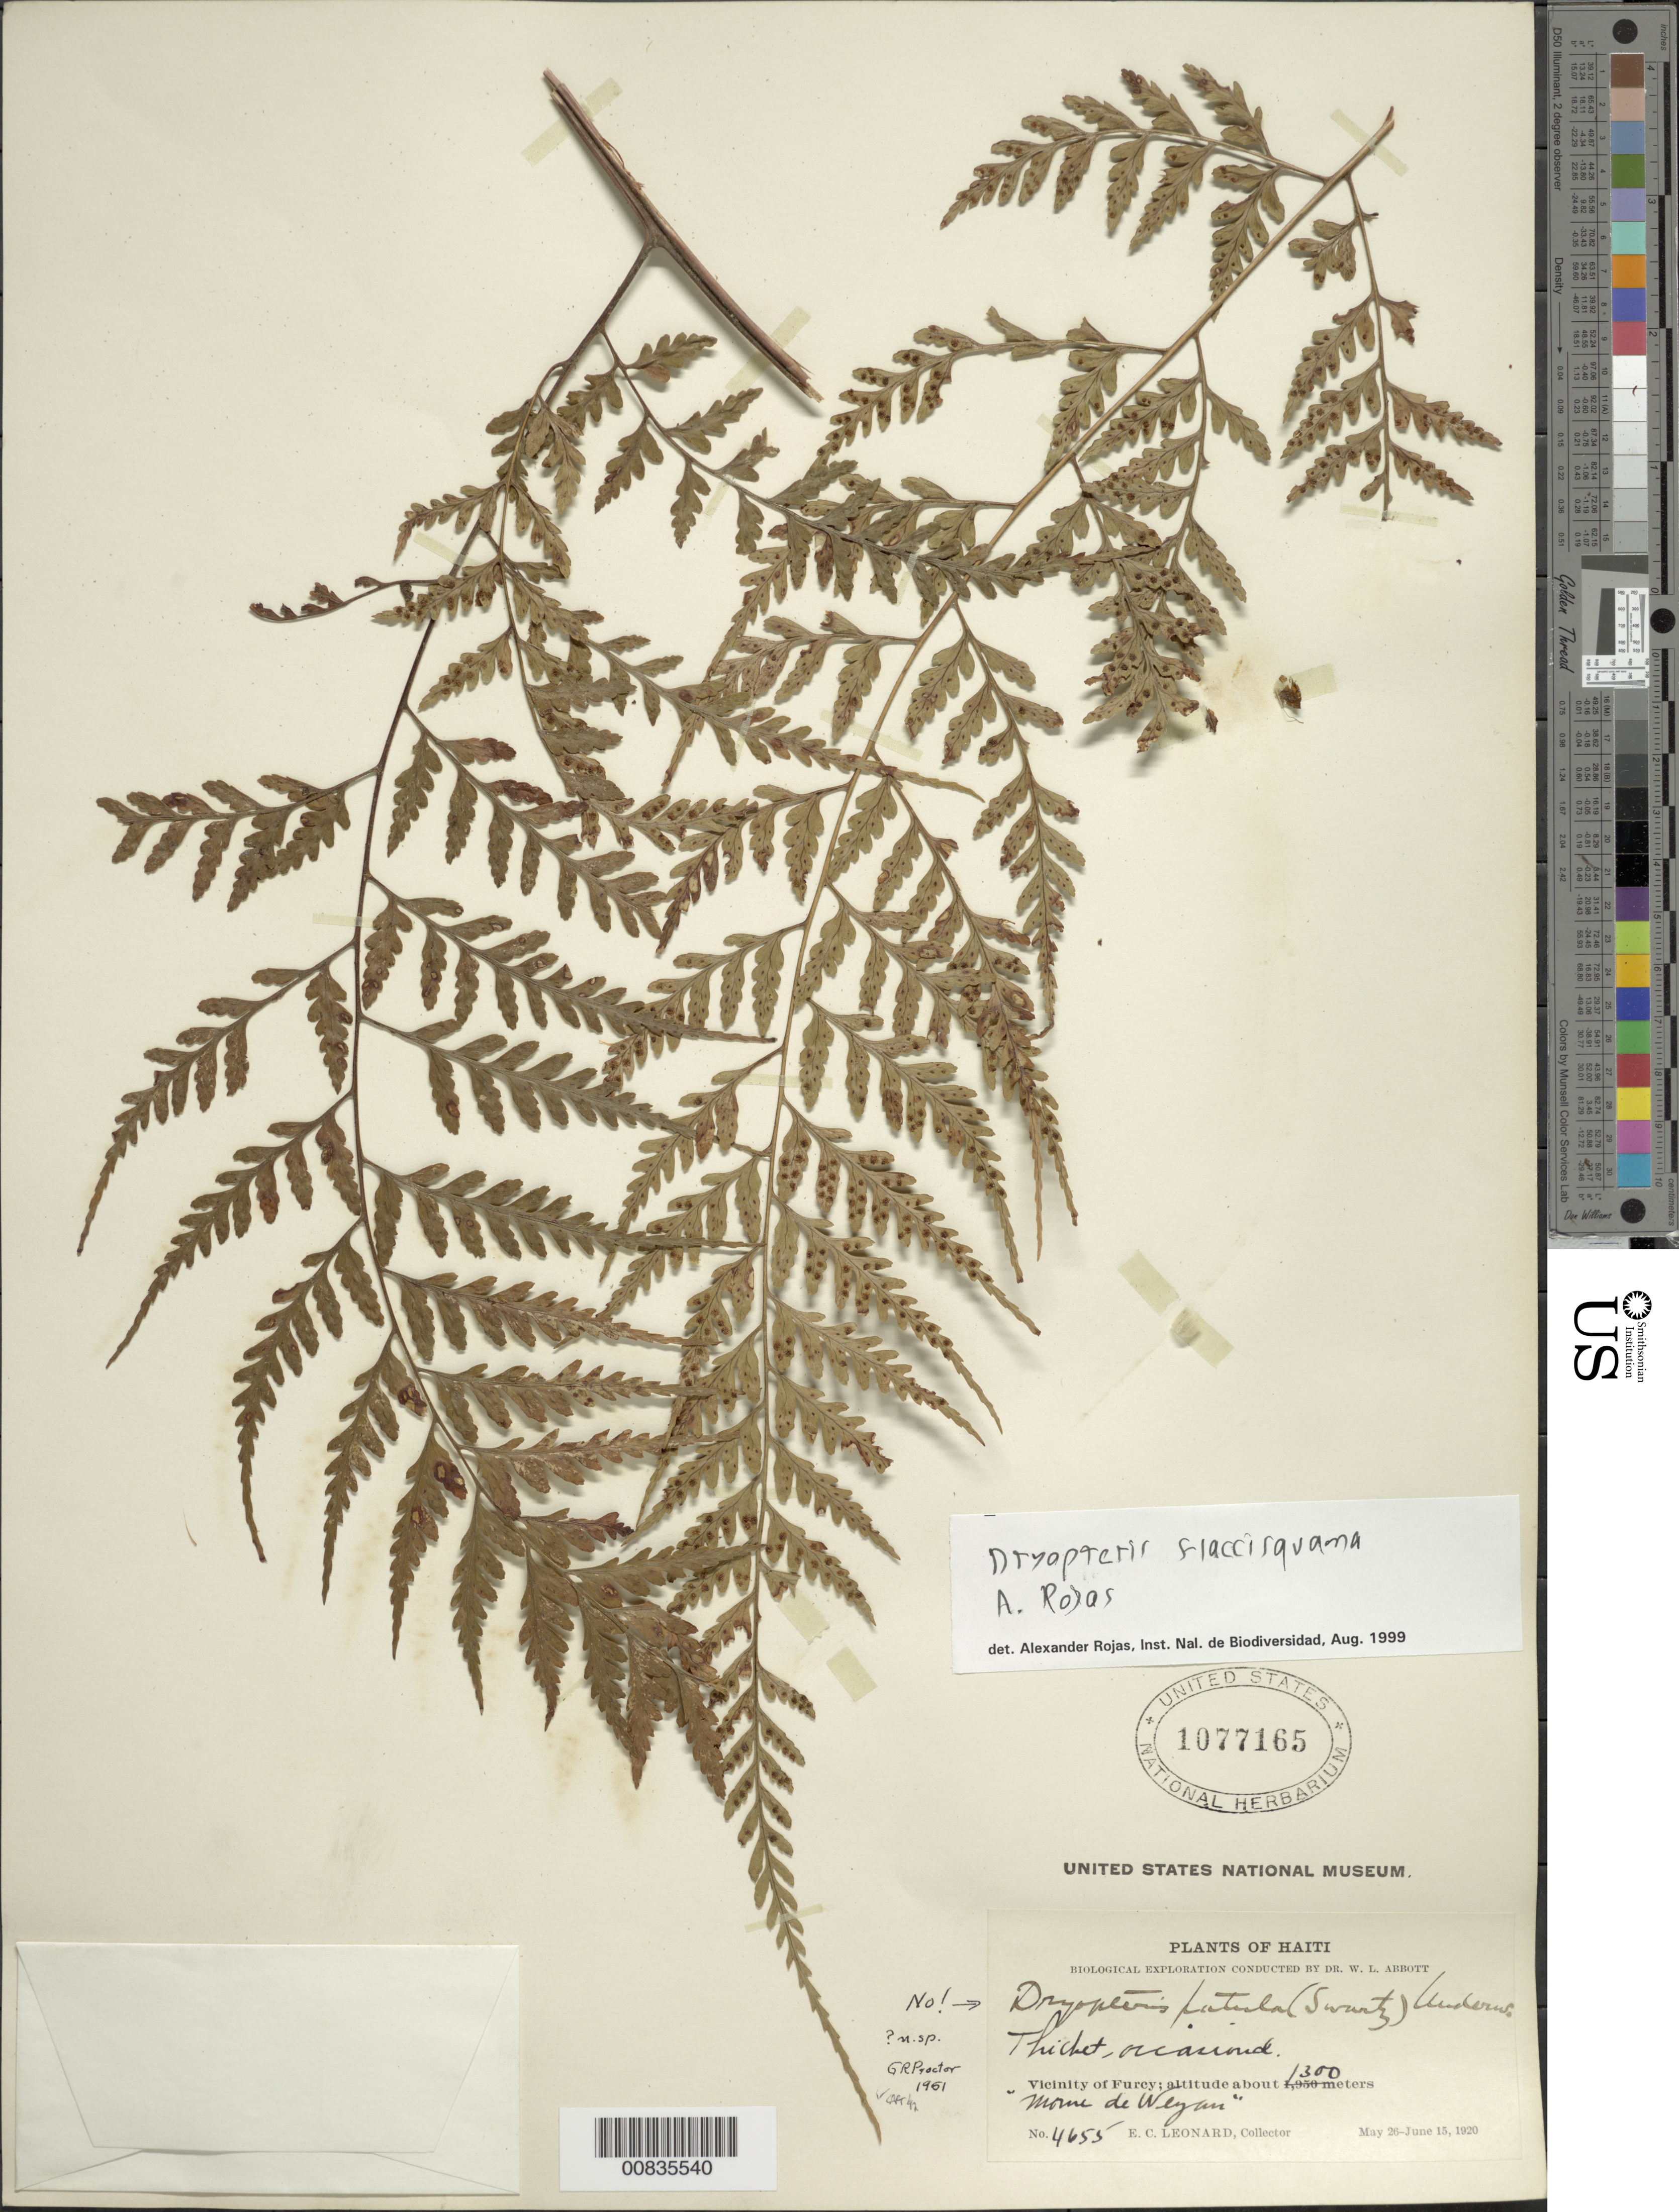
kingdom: Plantae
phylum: Tracheophyta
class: Polypodiopsida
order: Polypodiales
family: Dryopteridaceae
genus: Dryopteris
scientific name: Dryopteris flaccisquama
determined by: Rojas, A.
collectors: E. C. Leonard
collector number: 4655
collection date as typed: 26 May 1920 to 15 Jun 1920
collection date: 1920-05-26/1920-06-15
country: Haiti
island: Hispaniola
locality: Furcy vicinity, Morne de Weyan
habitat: Thicket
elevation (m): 1300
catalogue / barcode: US 1077165